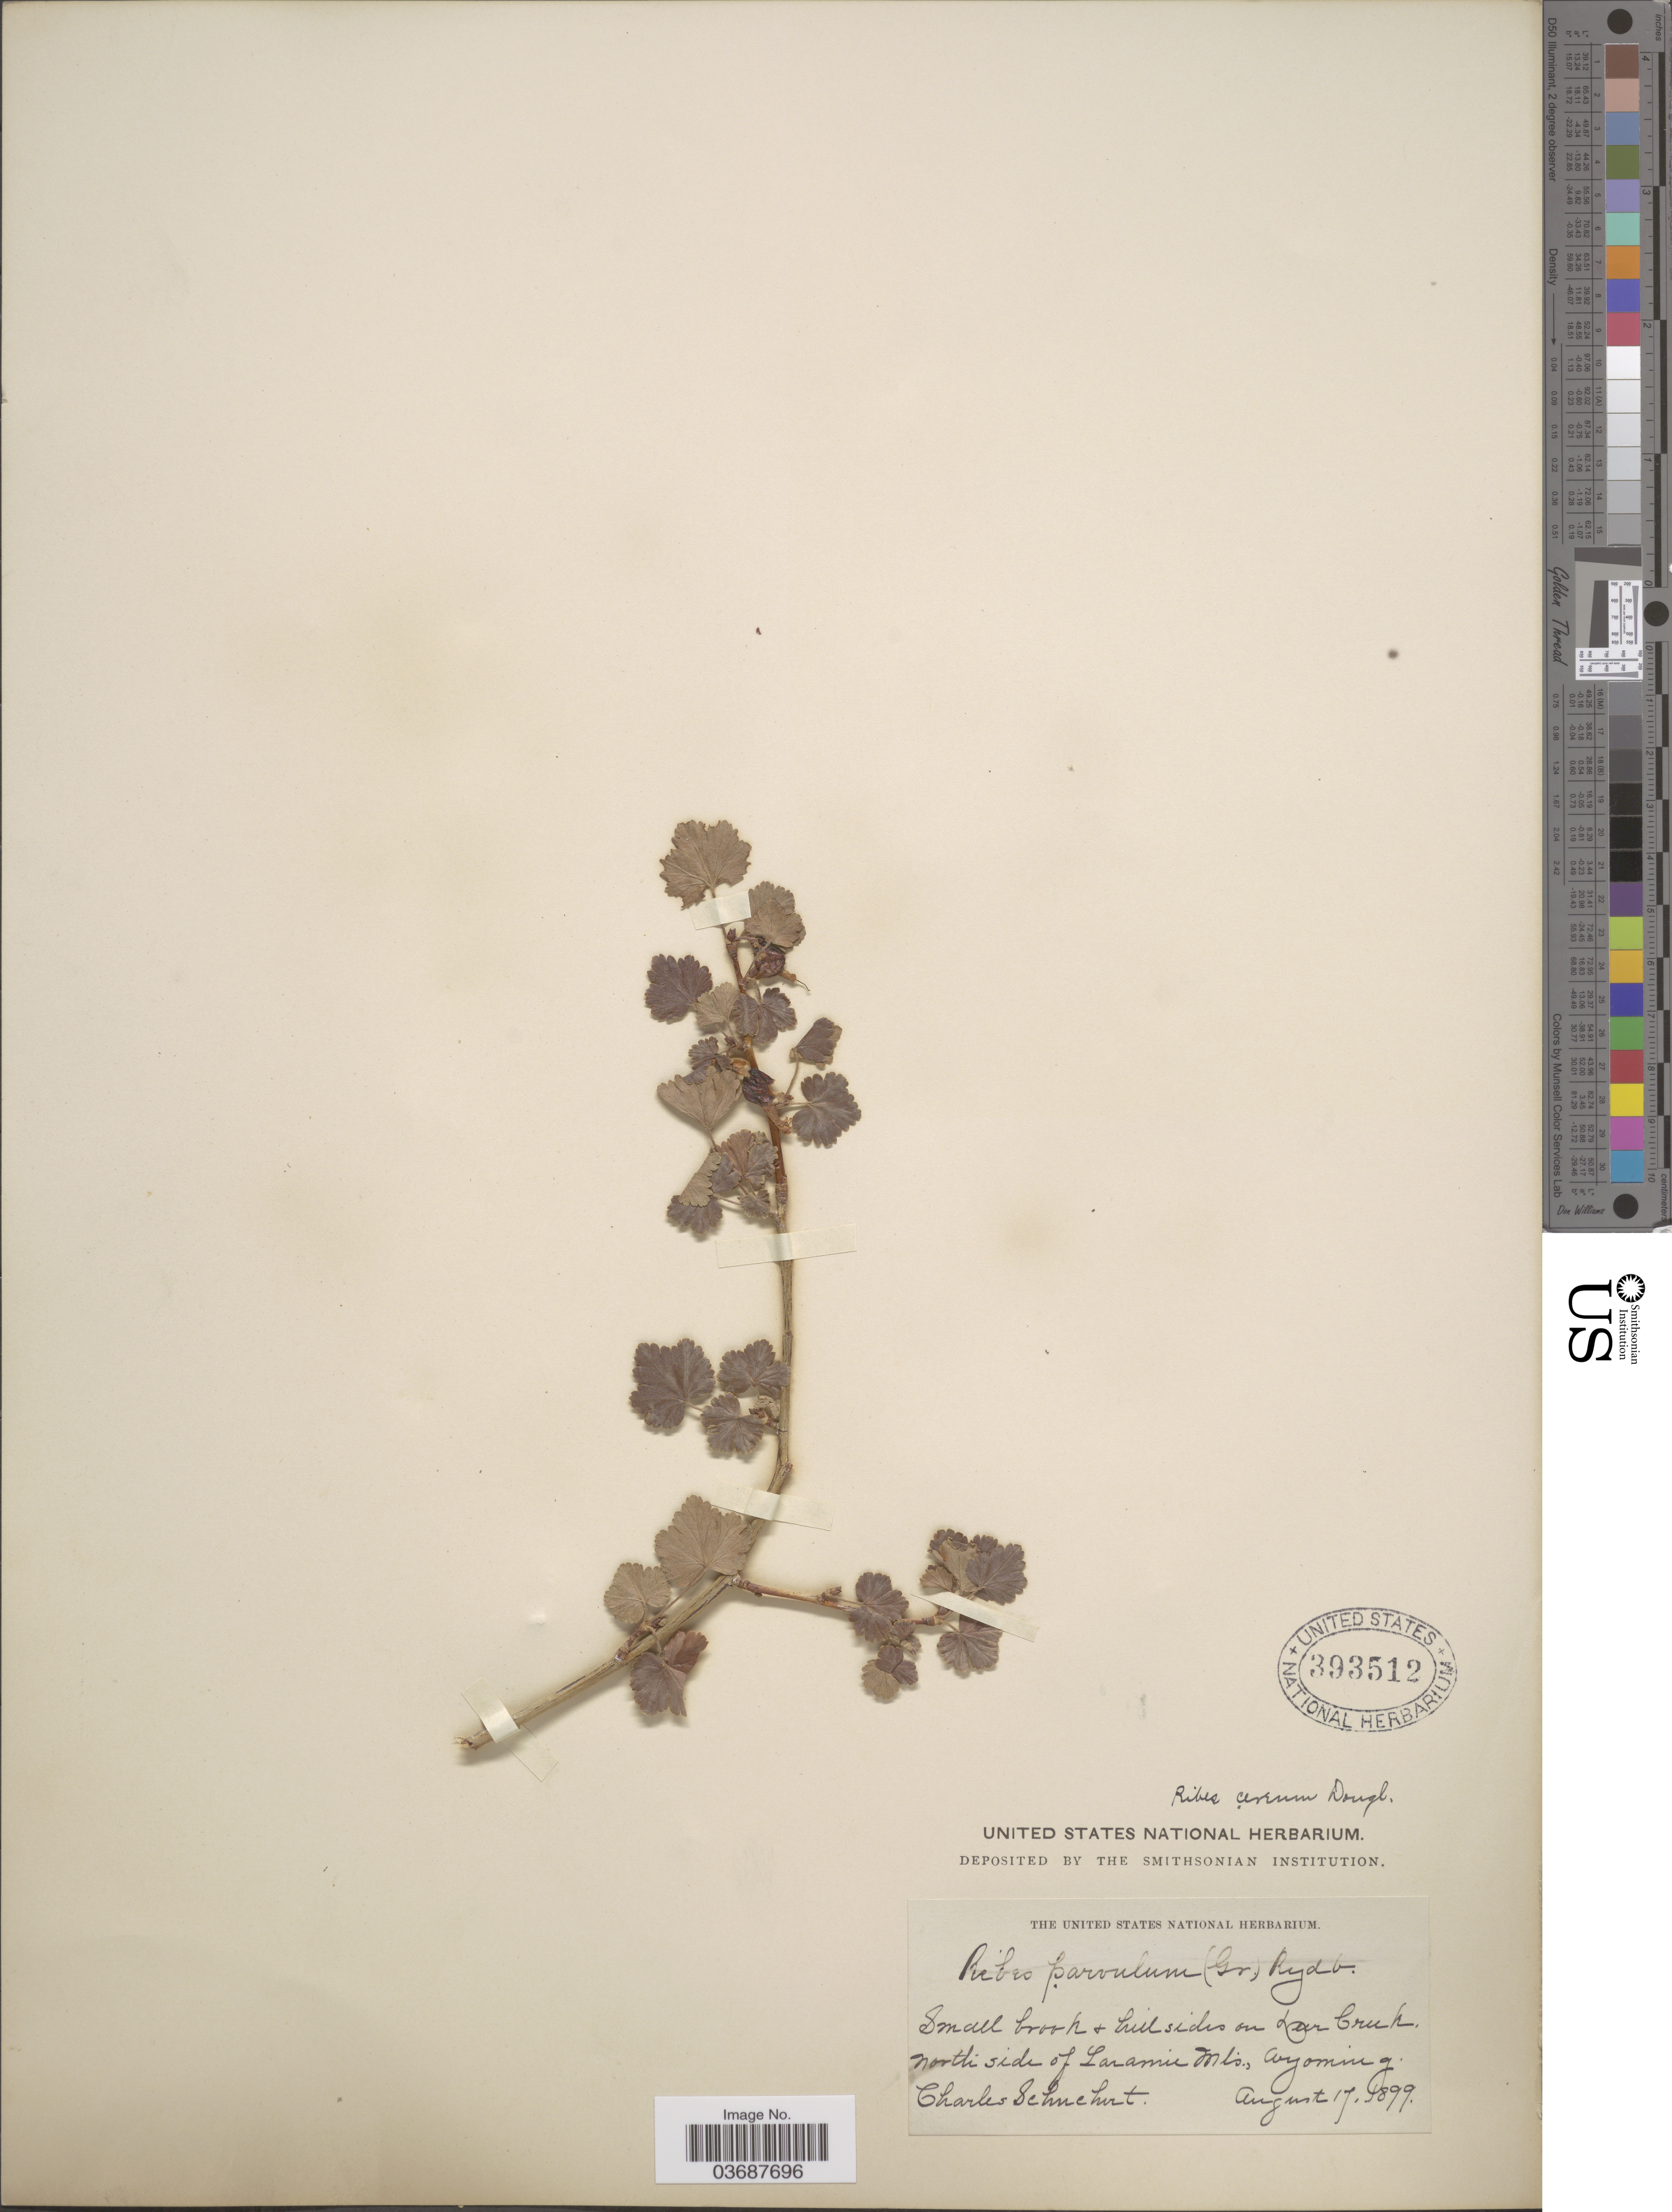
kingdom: Plantae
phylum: Tracheophyta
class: Magnoliopsida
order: Saxifragales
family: Grossulariaceae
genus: Ribes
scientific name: Ribes inebrians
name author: Lindl.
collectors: C. Schuchert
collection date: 1899-08-17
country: United States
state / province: Wyoming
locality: Small brook & hillsides on Deer Creek north side of Laramie Mts.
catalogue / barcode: US 393512